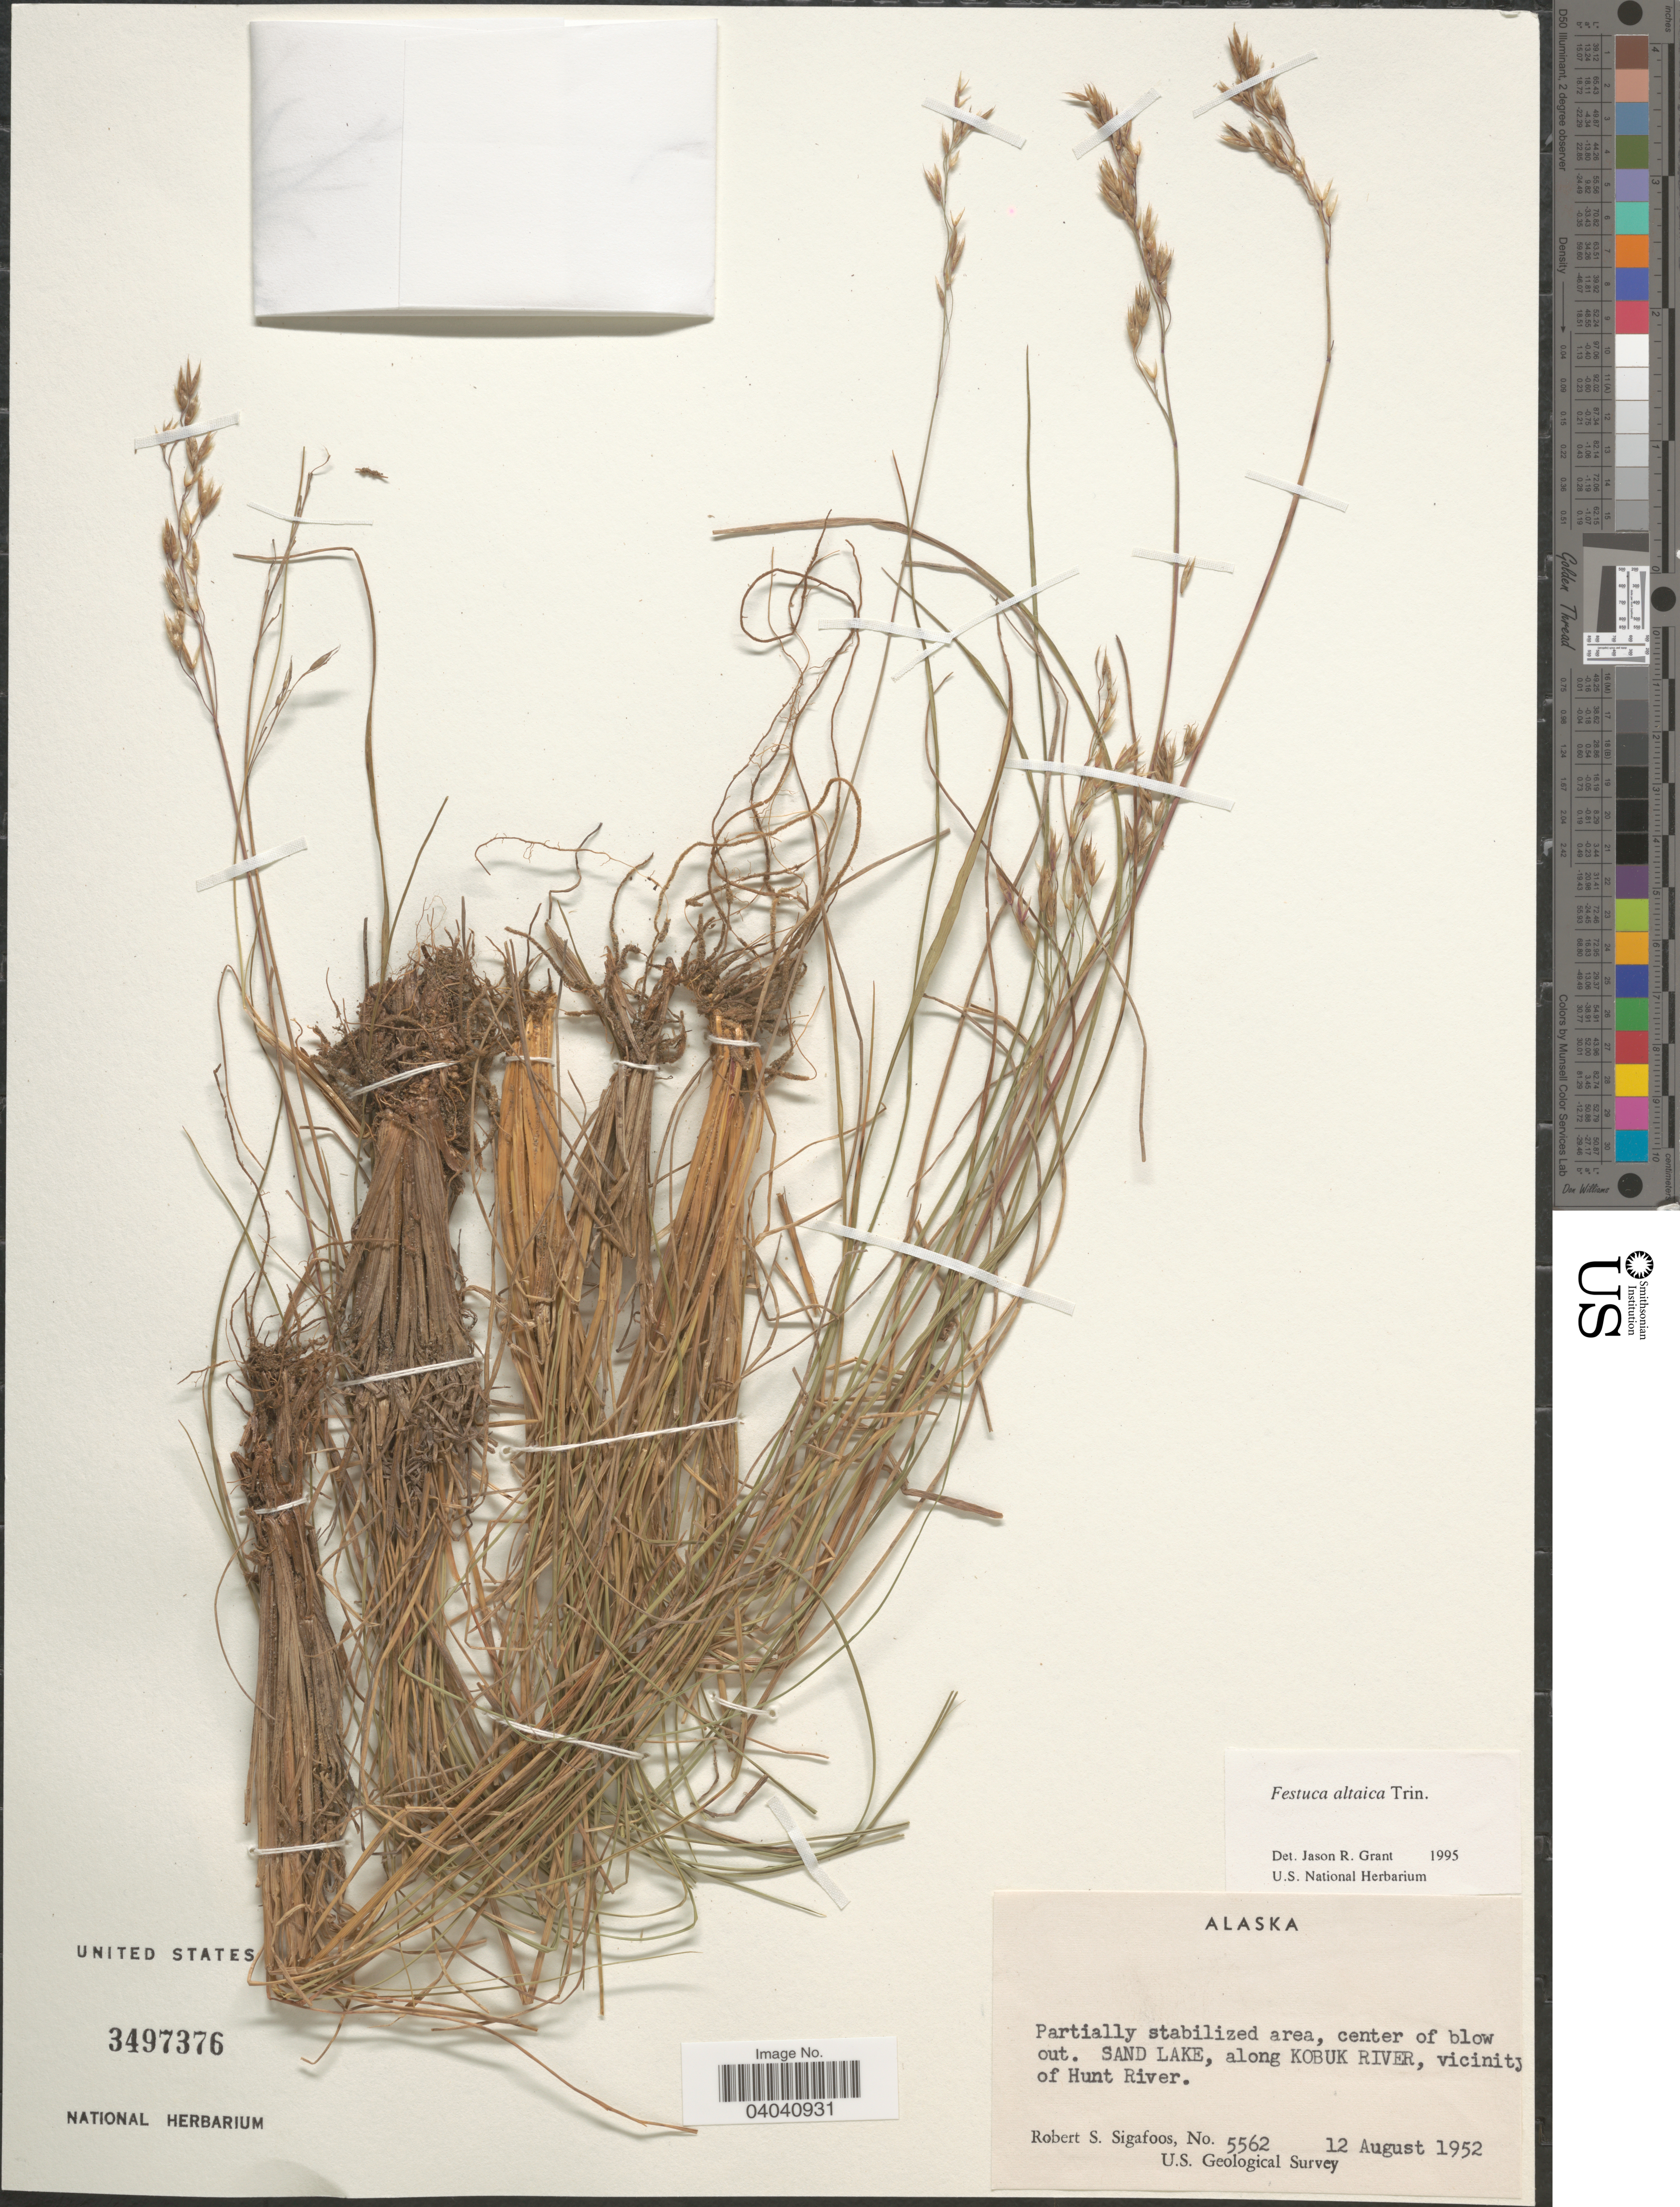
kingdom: Plantae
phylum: Tracheophyta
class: Liliopsida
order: Poales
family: Poaceae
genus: Festuca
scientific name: Festuca altaica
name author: Trin.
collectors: R. Sigafoos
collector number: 5562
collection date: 1952-08-12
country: United States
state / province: Alaska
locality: Partially stabilized area, center of blow out. Sand Lake, along Kobuk River, vicinity of Hunt River.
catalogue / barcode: US 3497376